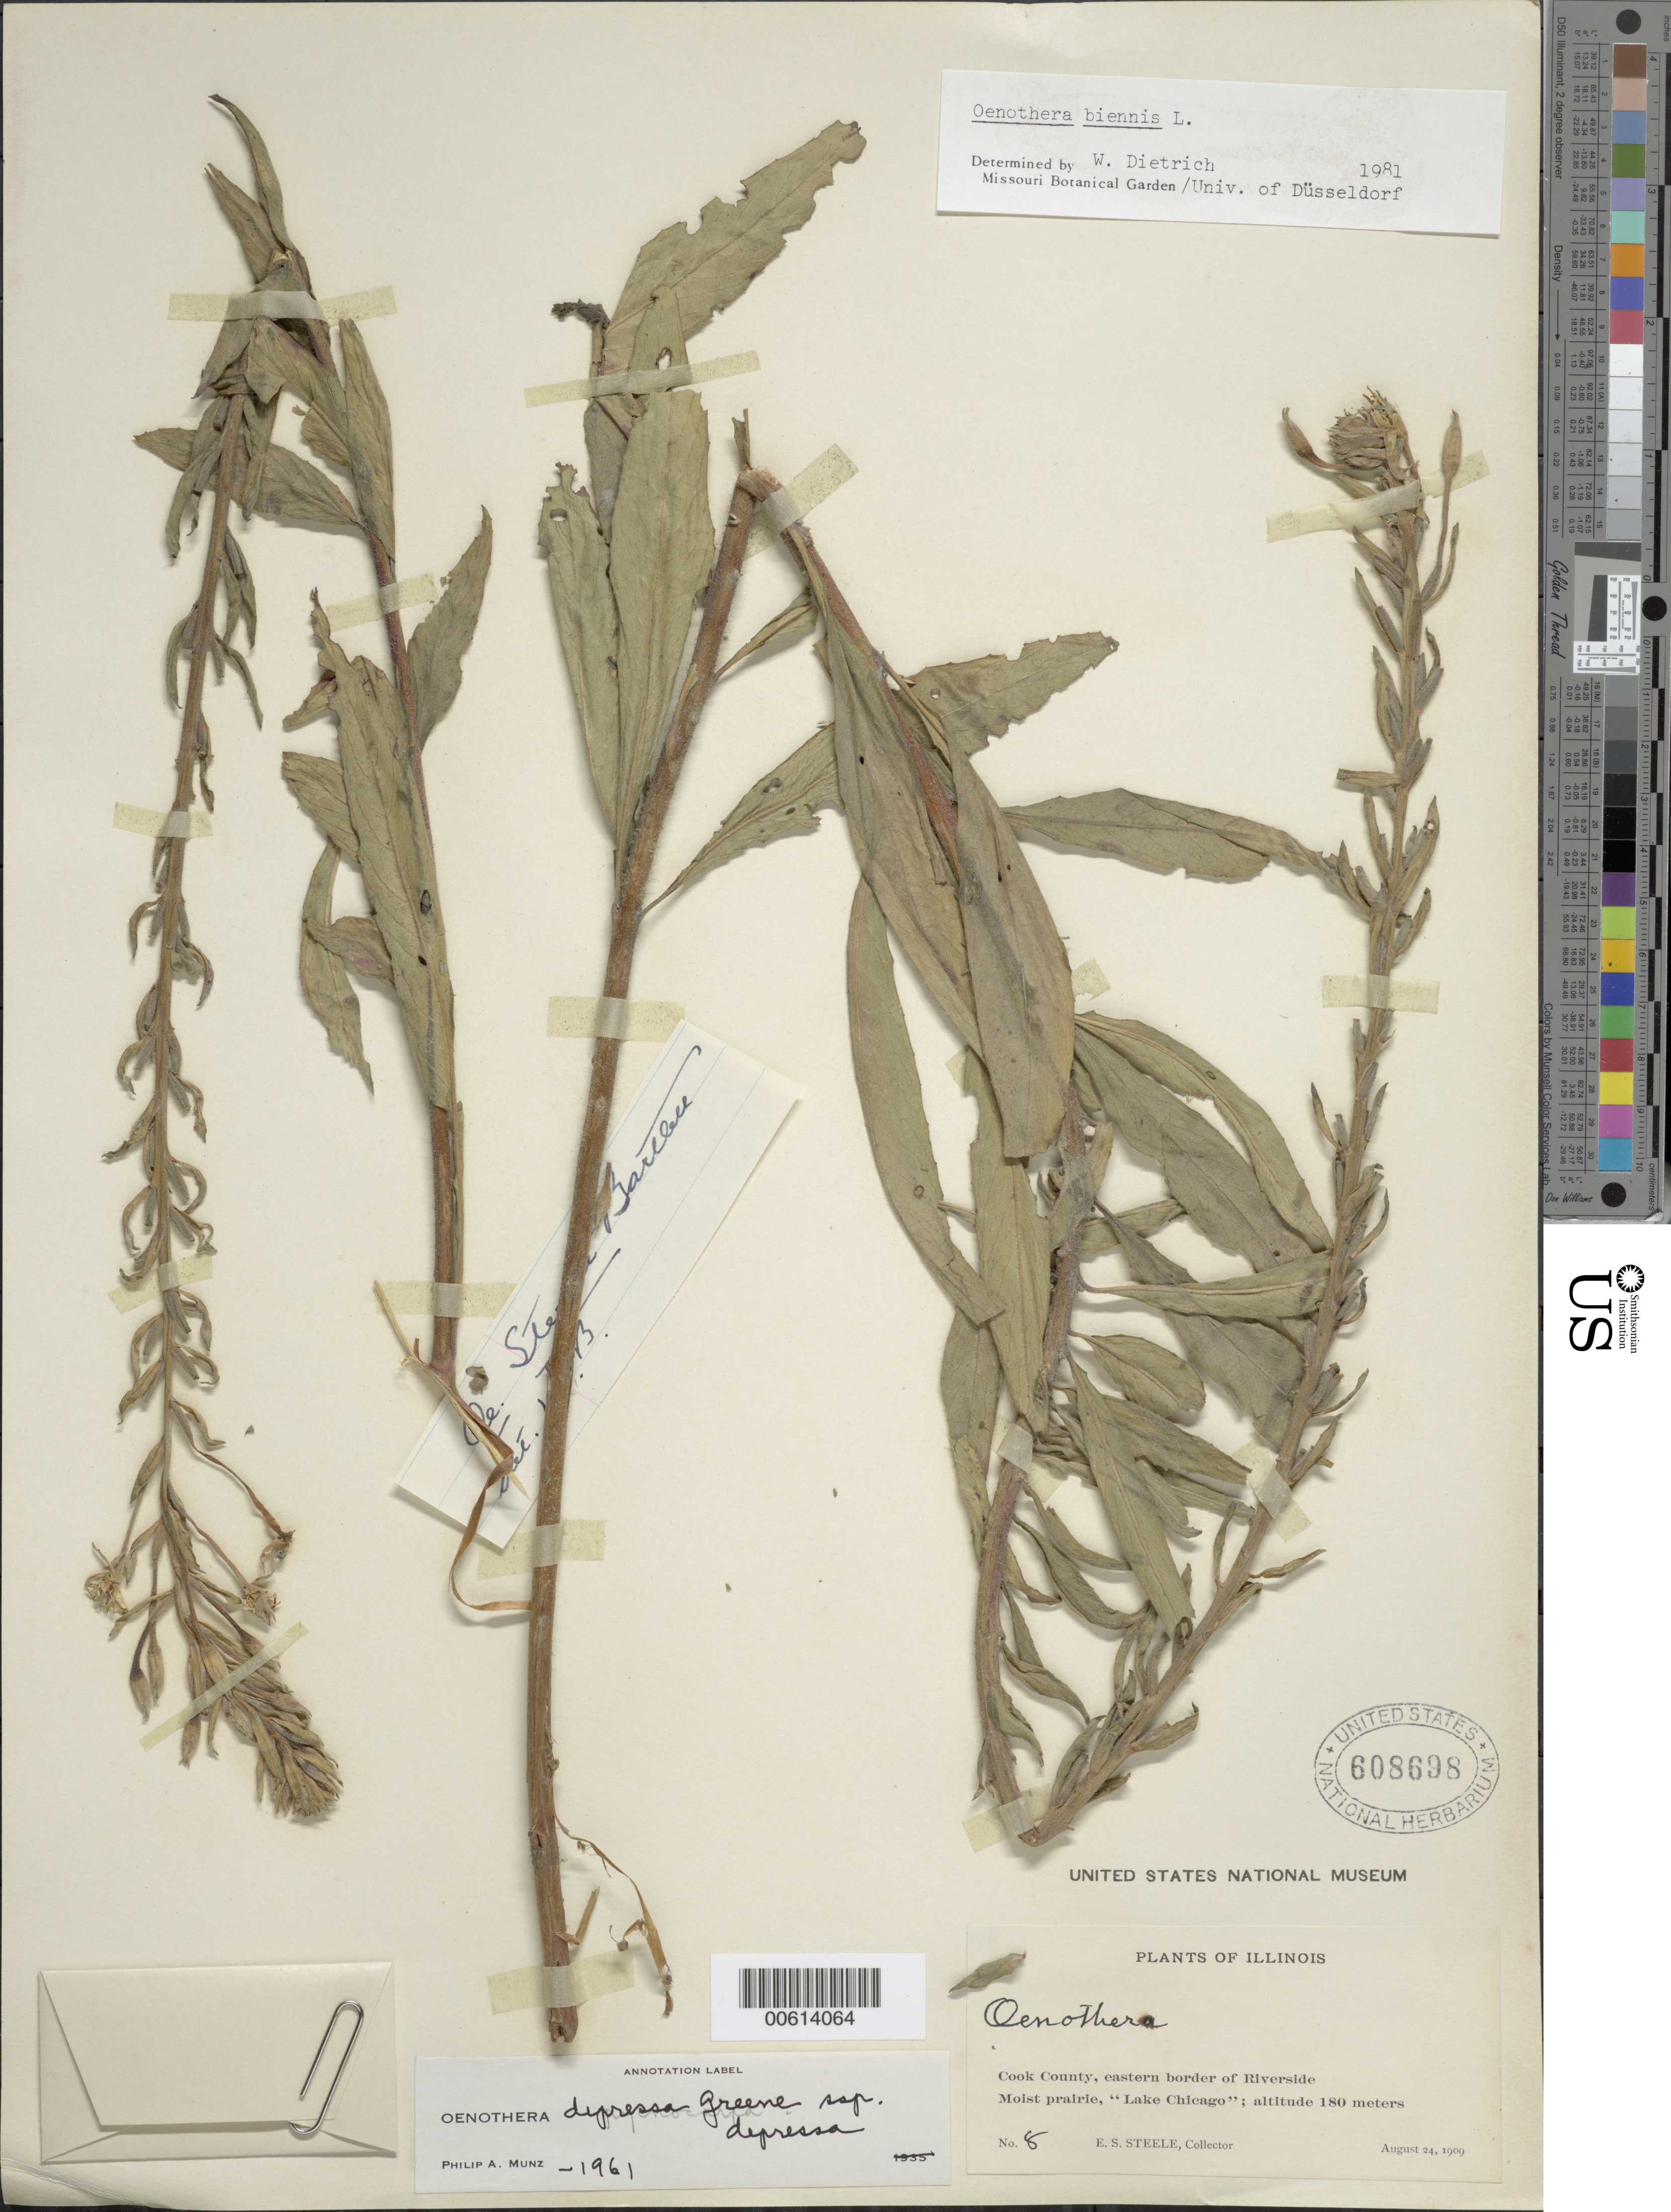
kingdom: Plantae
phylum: Tracheophyta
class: Magnoliopsida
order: Myrtales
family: Onagraceae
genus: Oenothera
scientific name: Oenothera biennis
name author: L.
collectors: E. Steele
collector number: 8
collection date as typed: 24 Aug 1909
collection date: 1909-08-24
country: United States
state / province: Illinois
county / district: Cook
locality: Riverside Moist Prairie, Lake Chicago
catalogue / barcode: US 608698